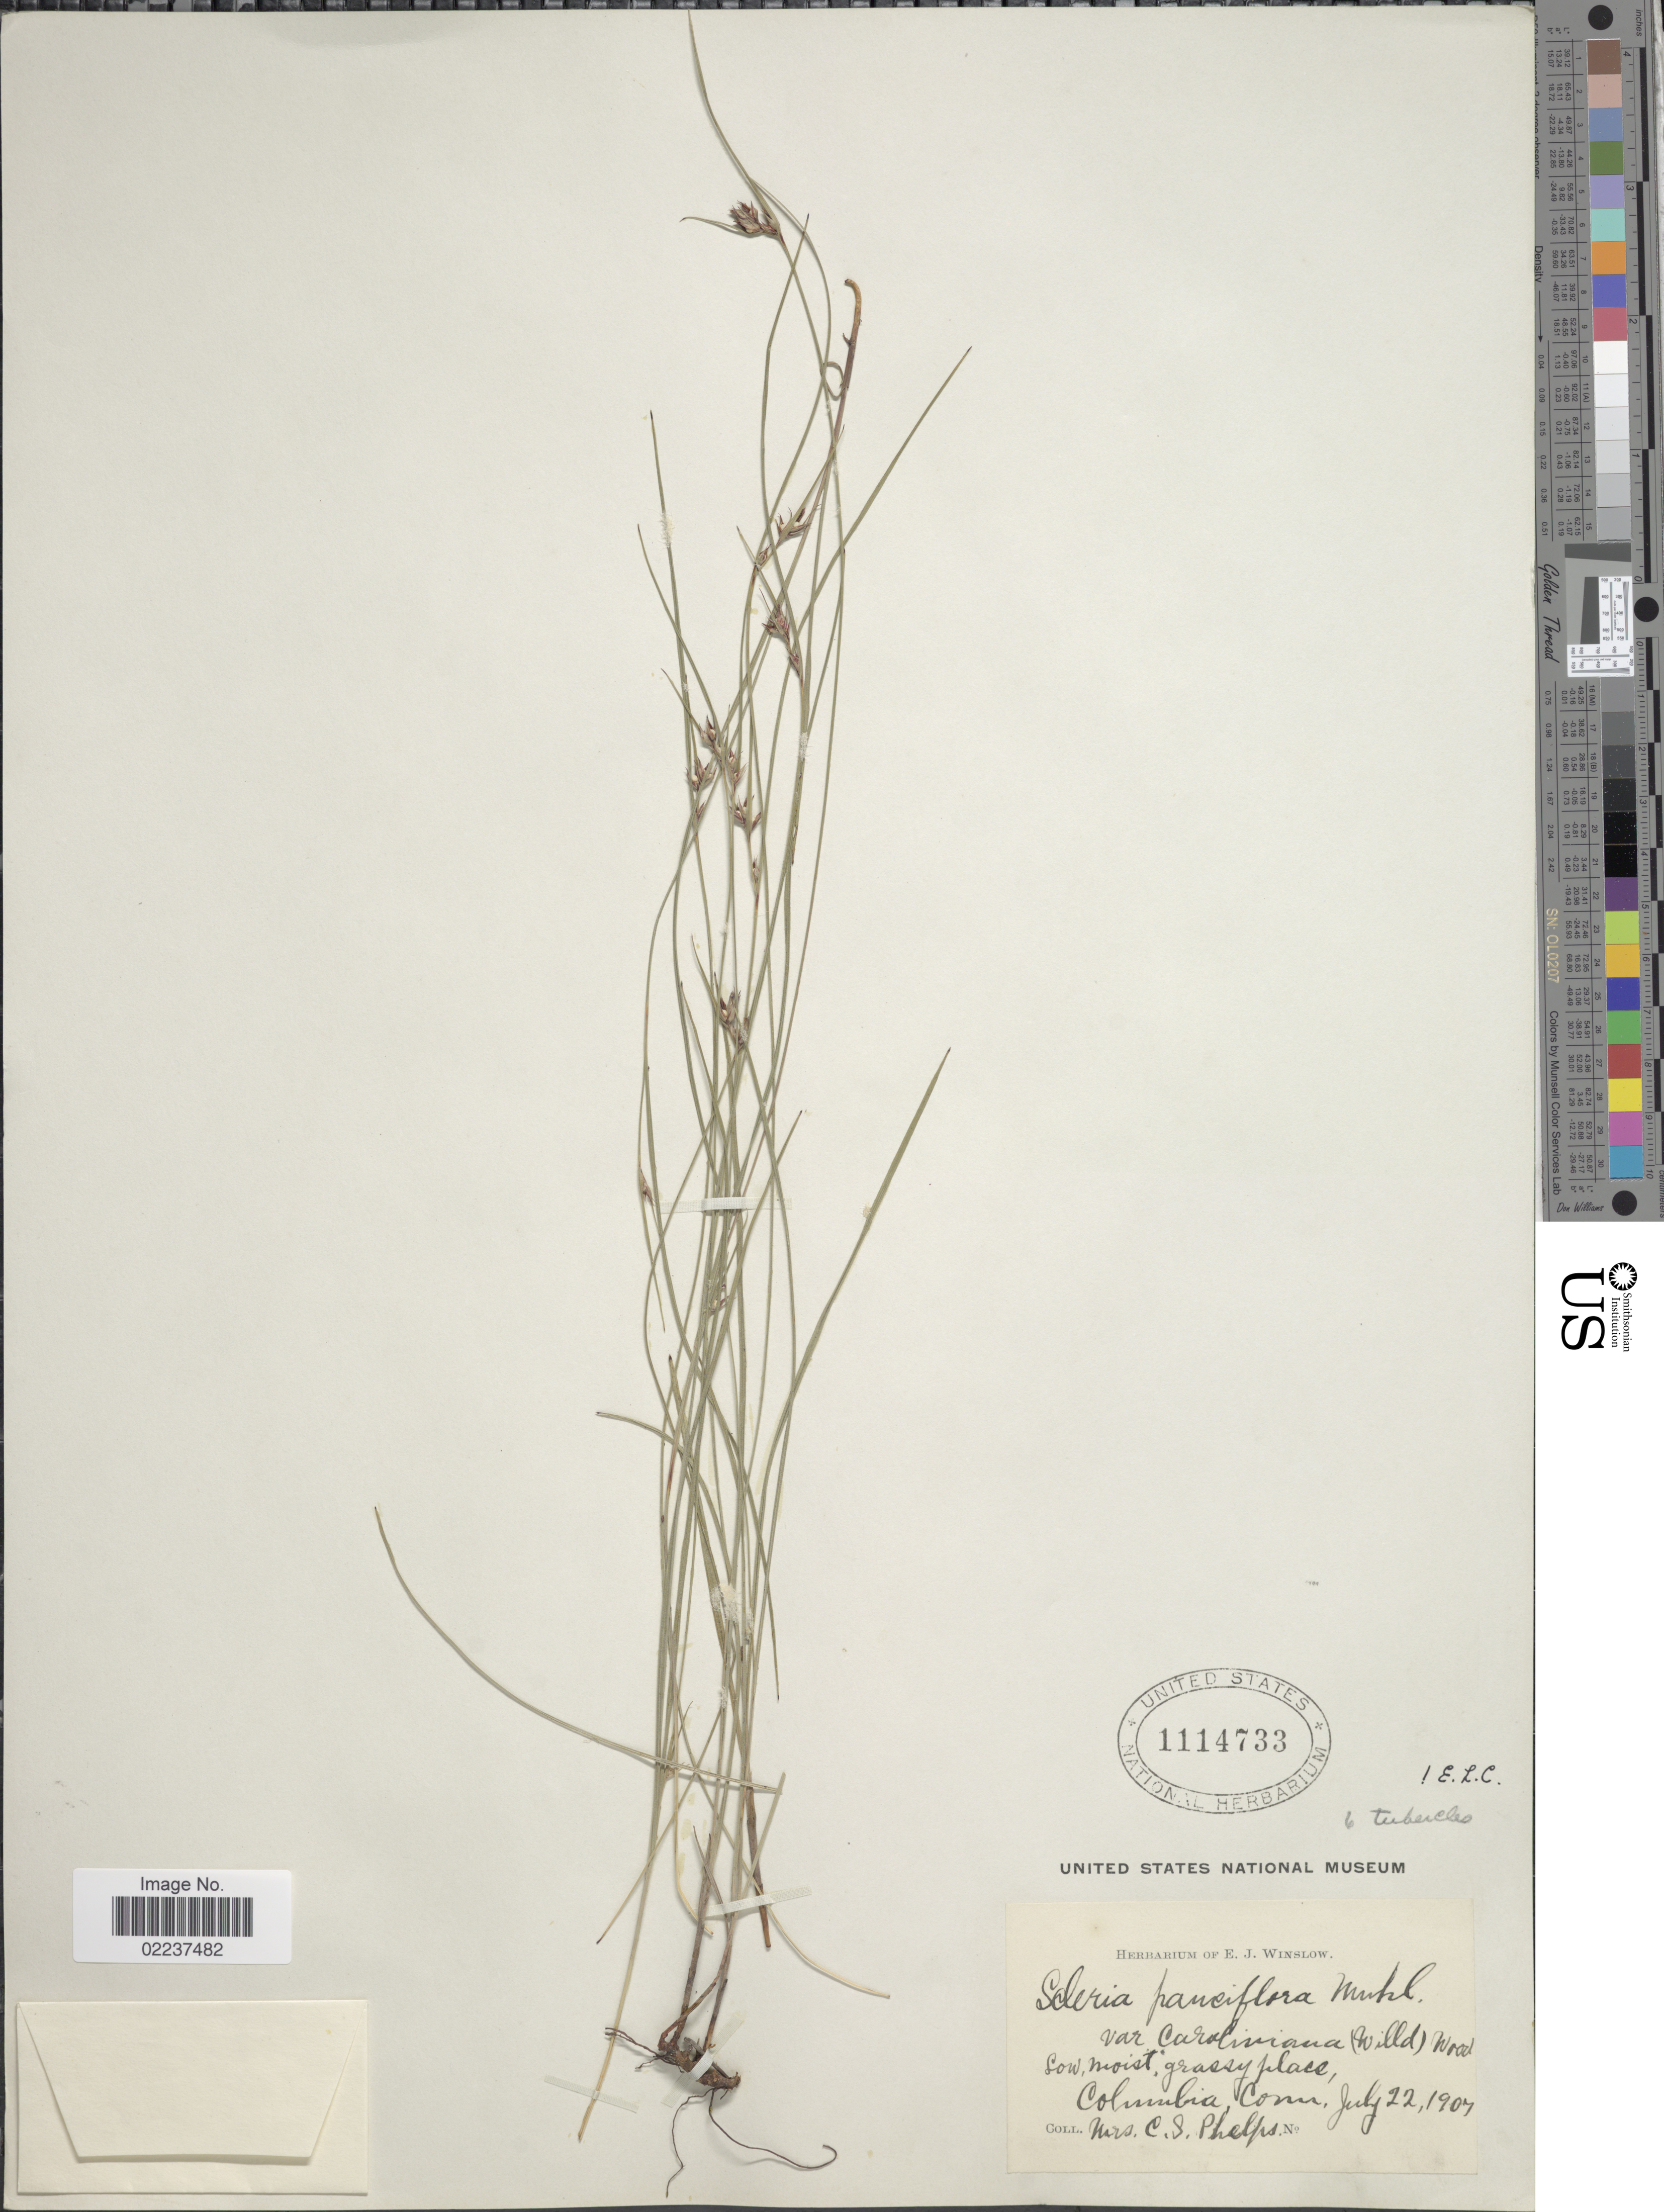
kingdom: Plantae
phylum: Tracheophyta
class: Liliopsida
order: Poales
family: Cyperaceae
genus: Scleria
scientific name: Scleria pauciflora var. caroliniana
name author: (Willd.) Alph. Wood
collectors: C. Phelps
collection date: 1907-07-22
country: United States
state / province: Connecticut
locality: Columbia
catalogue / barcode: US 1114733